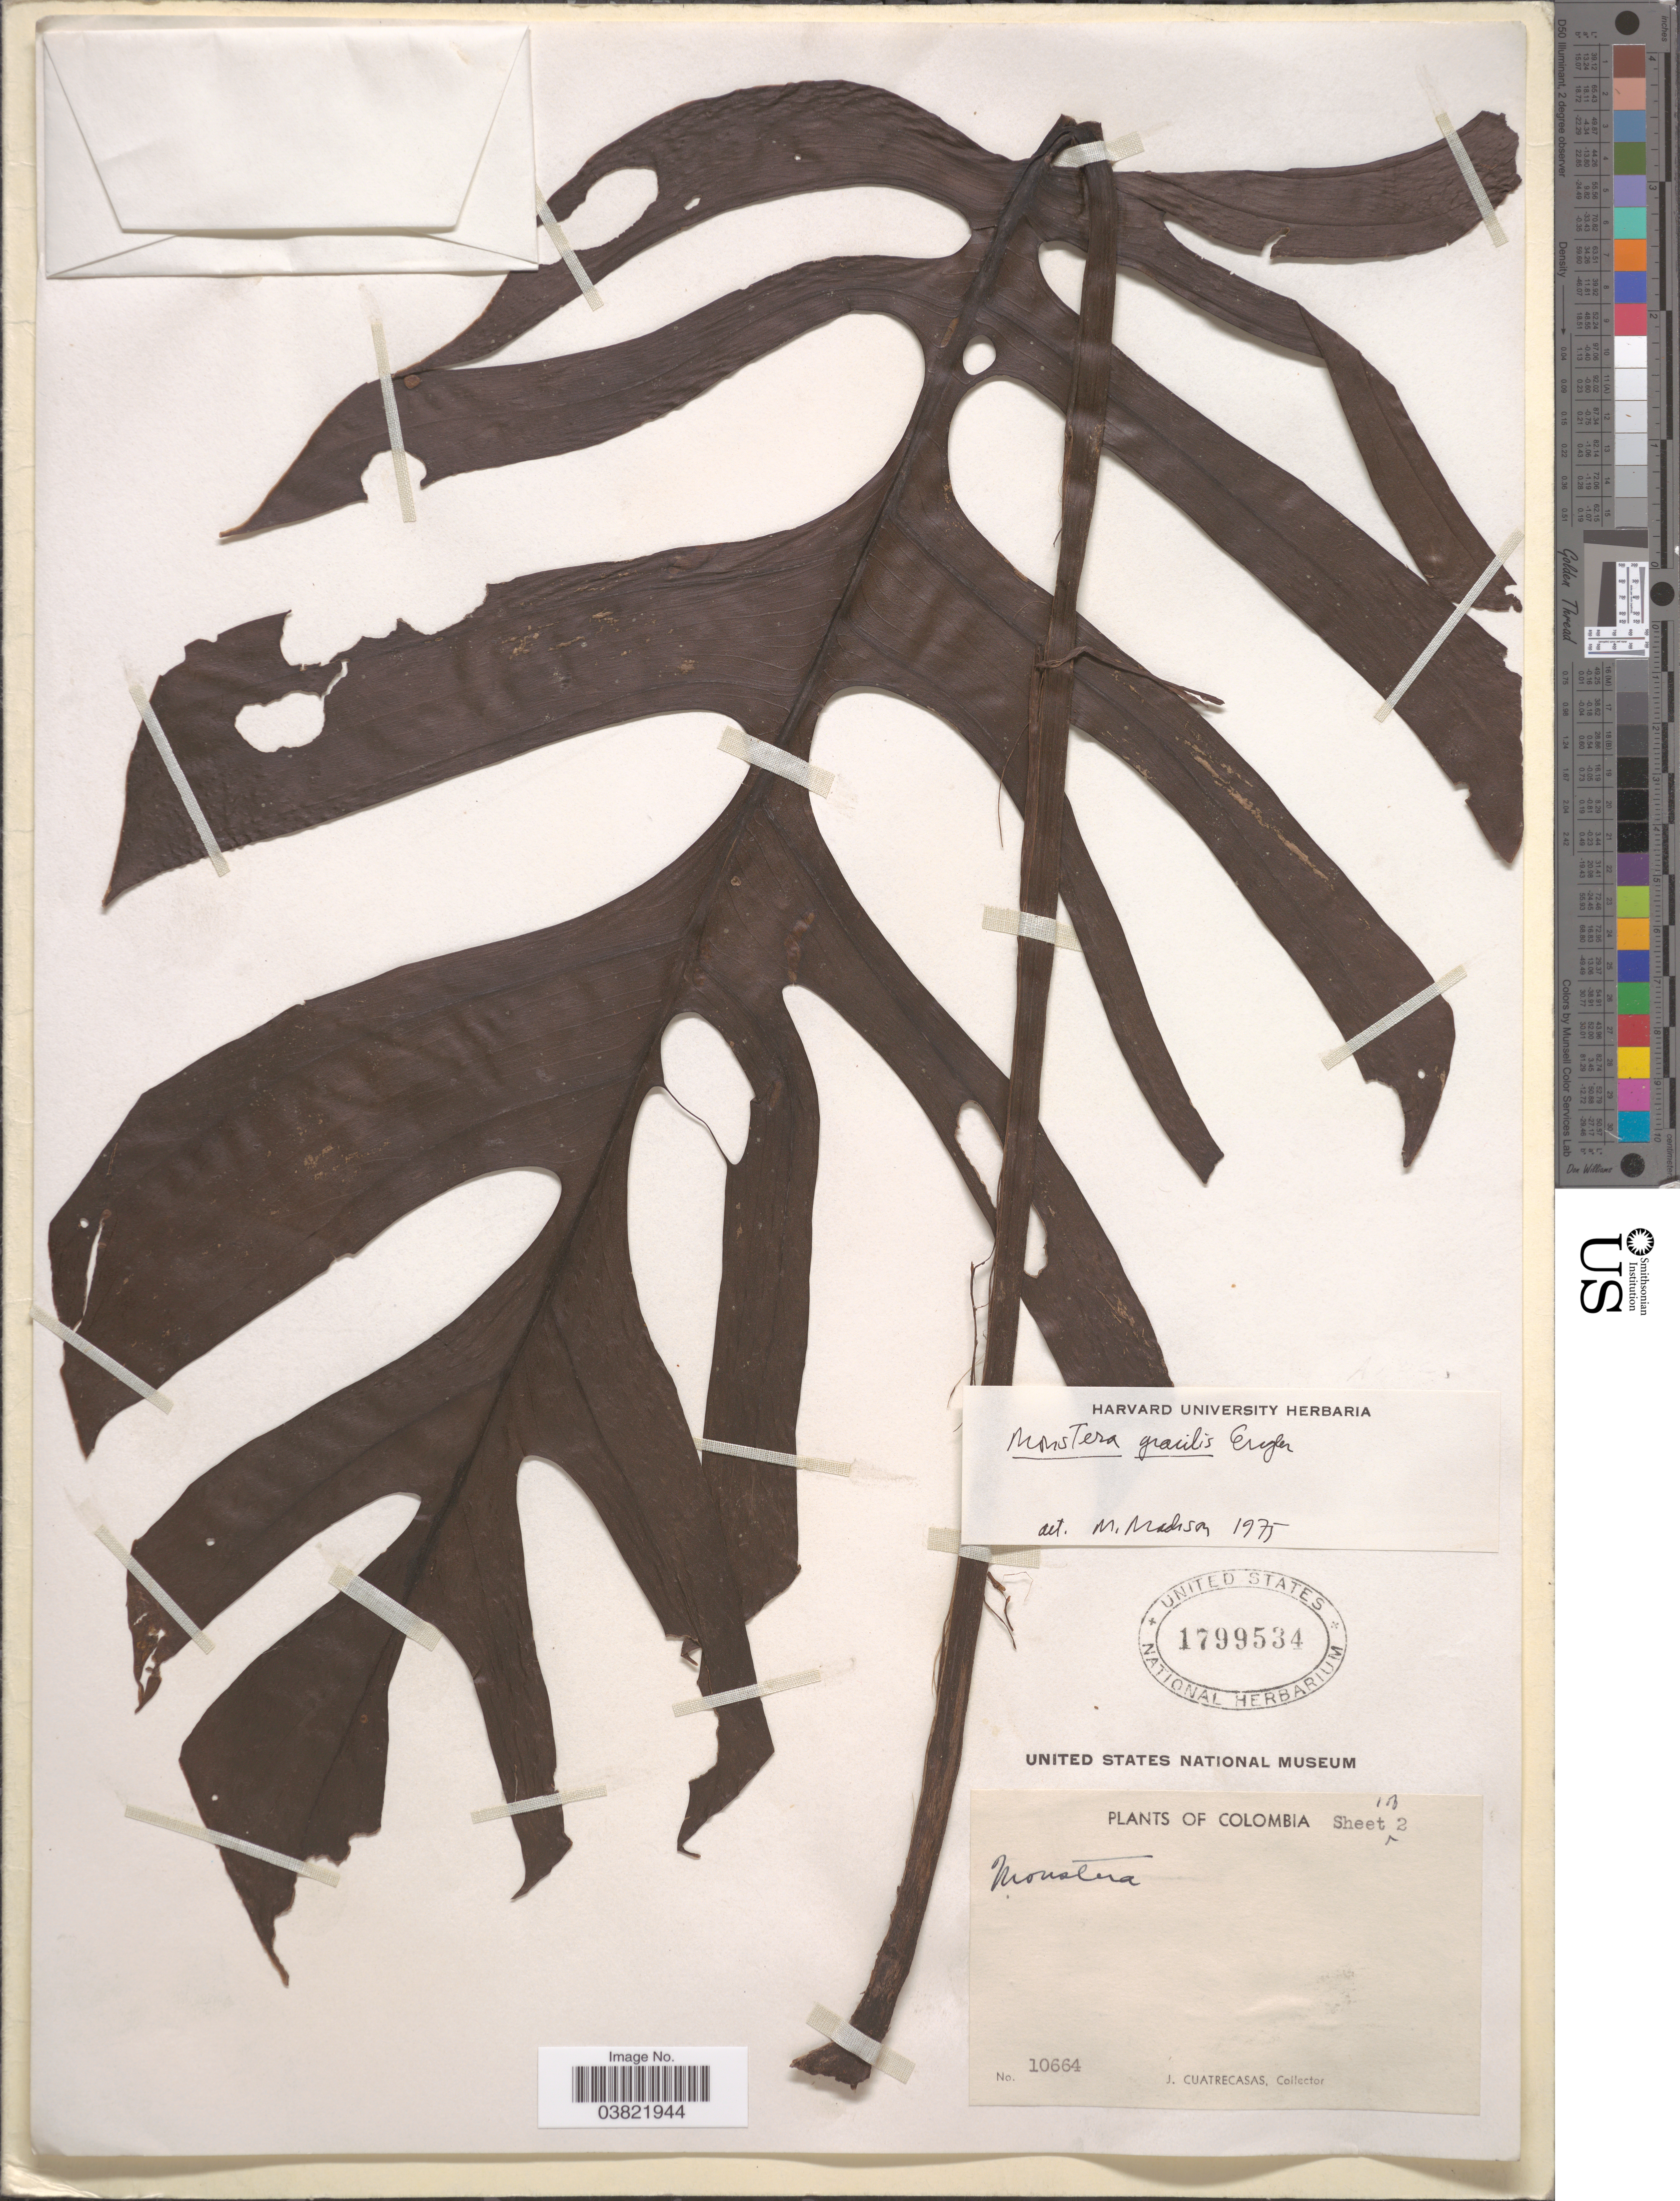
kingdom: Plantae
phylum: Tracheophyta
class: Liliopsida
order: Alismatales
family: Araceae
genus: Monstera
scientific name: Monstera gracilis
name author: Engl.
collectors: J. Cuatrecasas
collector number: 10664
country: Colombia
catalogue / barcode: US 1799534